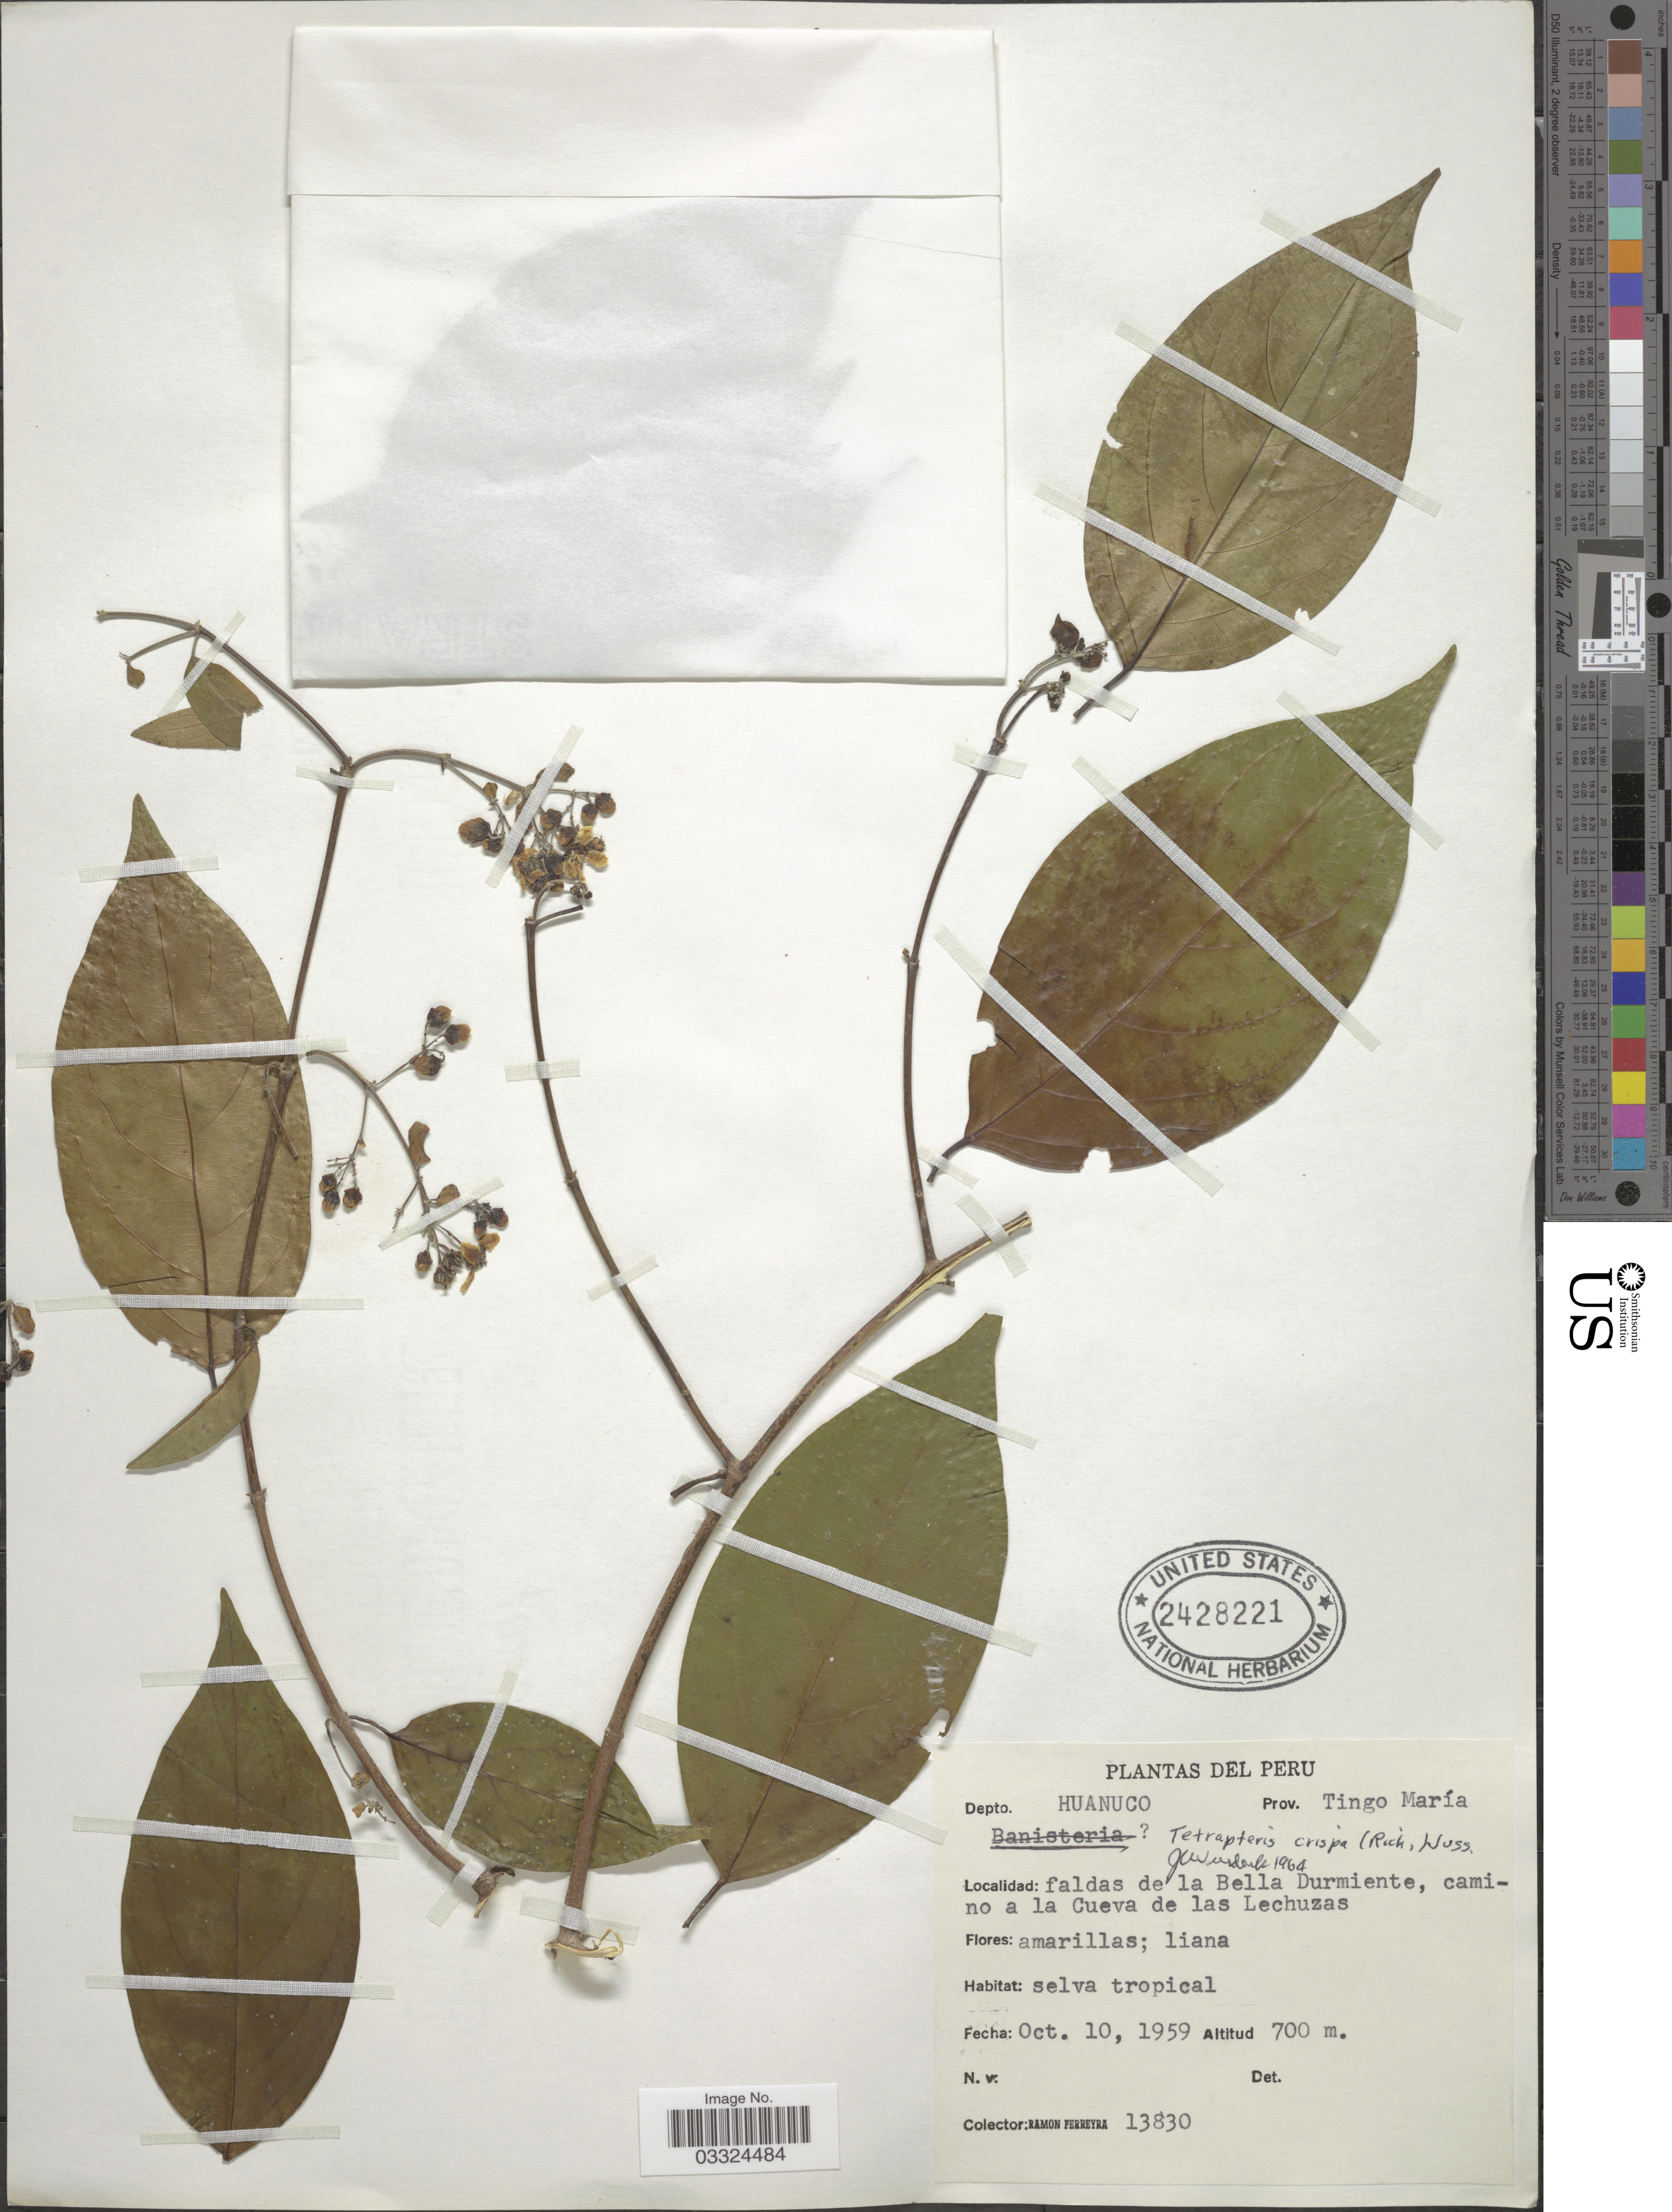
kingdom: Plantae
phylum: Tracheophyta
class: Magnoliopsida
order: Malpighiales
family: Malpighiaceae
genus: Tetrapterys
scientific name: Tetrapterys crispa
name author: A. Juss.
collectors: R. A. Ferreyra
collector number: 13830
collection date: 1959-10-10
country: Peru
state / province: Huánuco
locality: Depto. Huanuco. Prov. Tingo María. Faldas de la Bella Durmiente, camino a la Cueva de las Lechuzas.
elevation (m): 700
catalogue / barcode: US 2428221